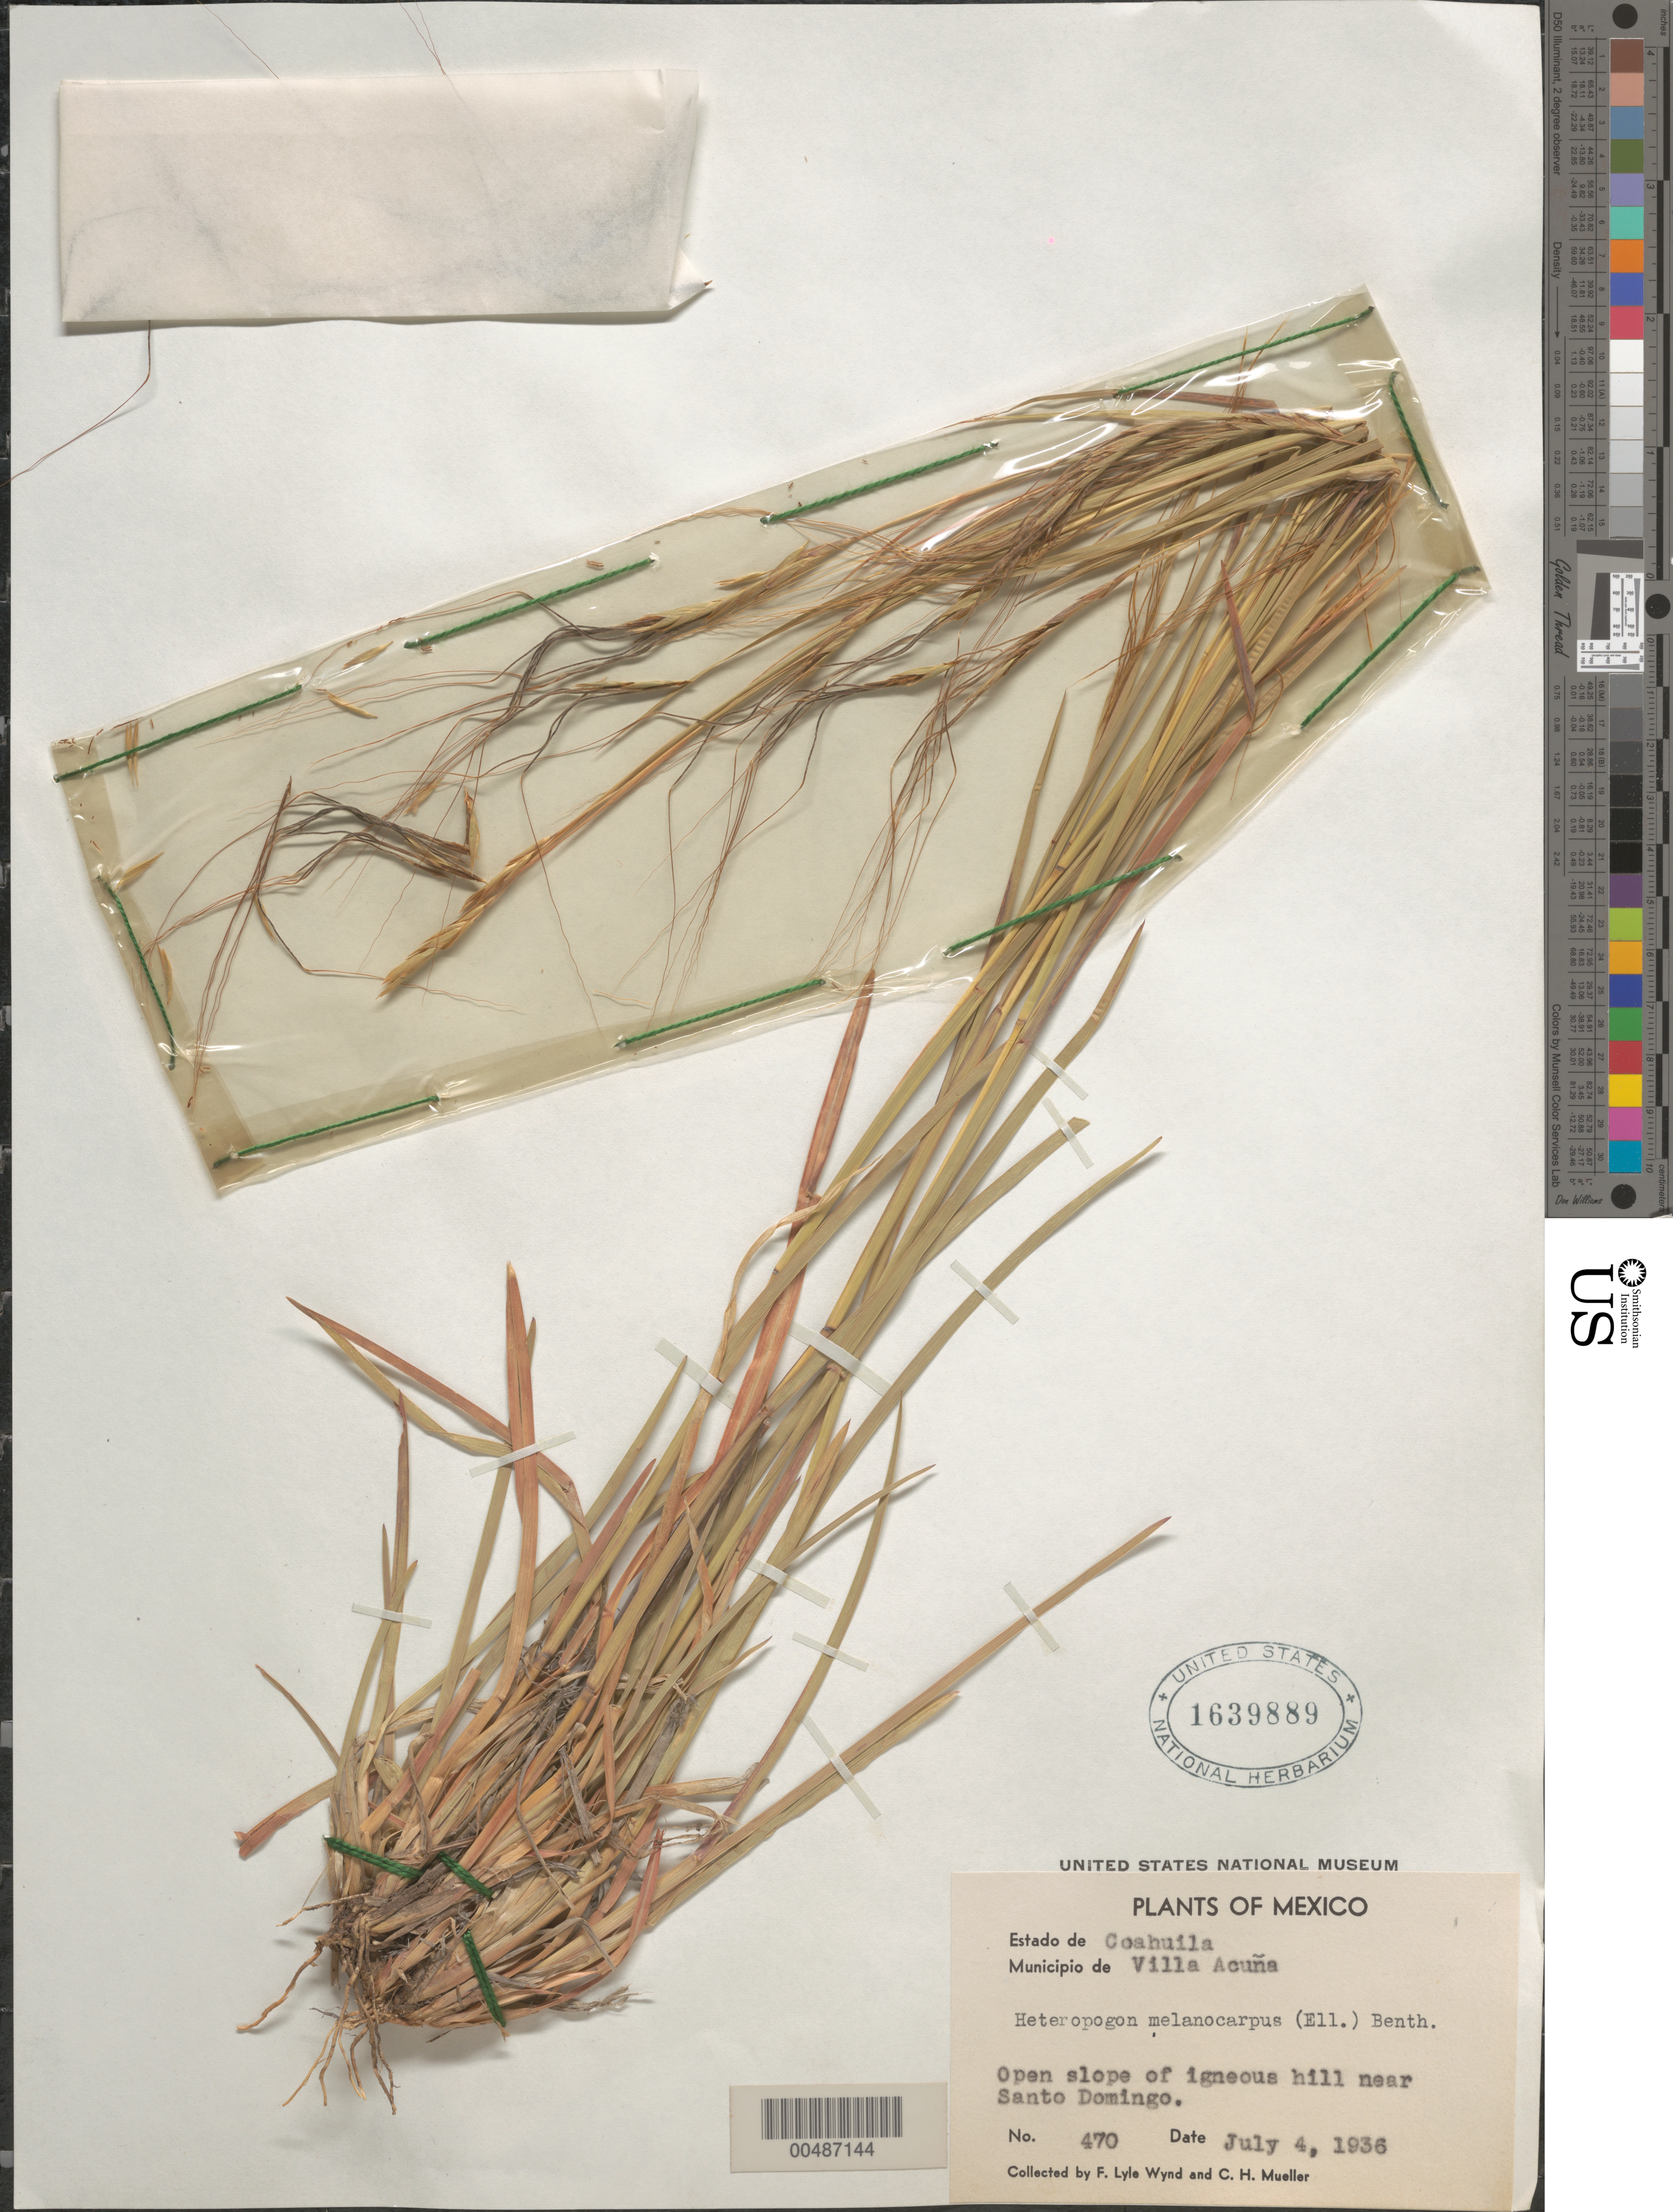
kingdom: Plantae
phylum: Tracheophyta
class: Liliopsida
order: Poales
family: Poaceae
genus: Heteropogon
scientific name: Heteropogon contortus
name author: (L.) P. Beauv. ex Roem. & Schult.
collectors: F. L. Wynd & C. H. Muller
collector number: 470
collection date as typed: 4 Jul 1936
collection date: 1936-07-04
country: Mexico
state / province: Coahuila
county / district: Acuña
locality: Near Santo Domingo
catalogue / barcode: US 1639889